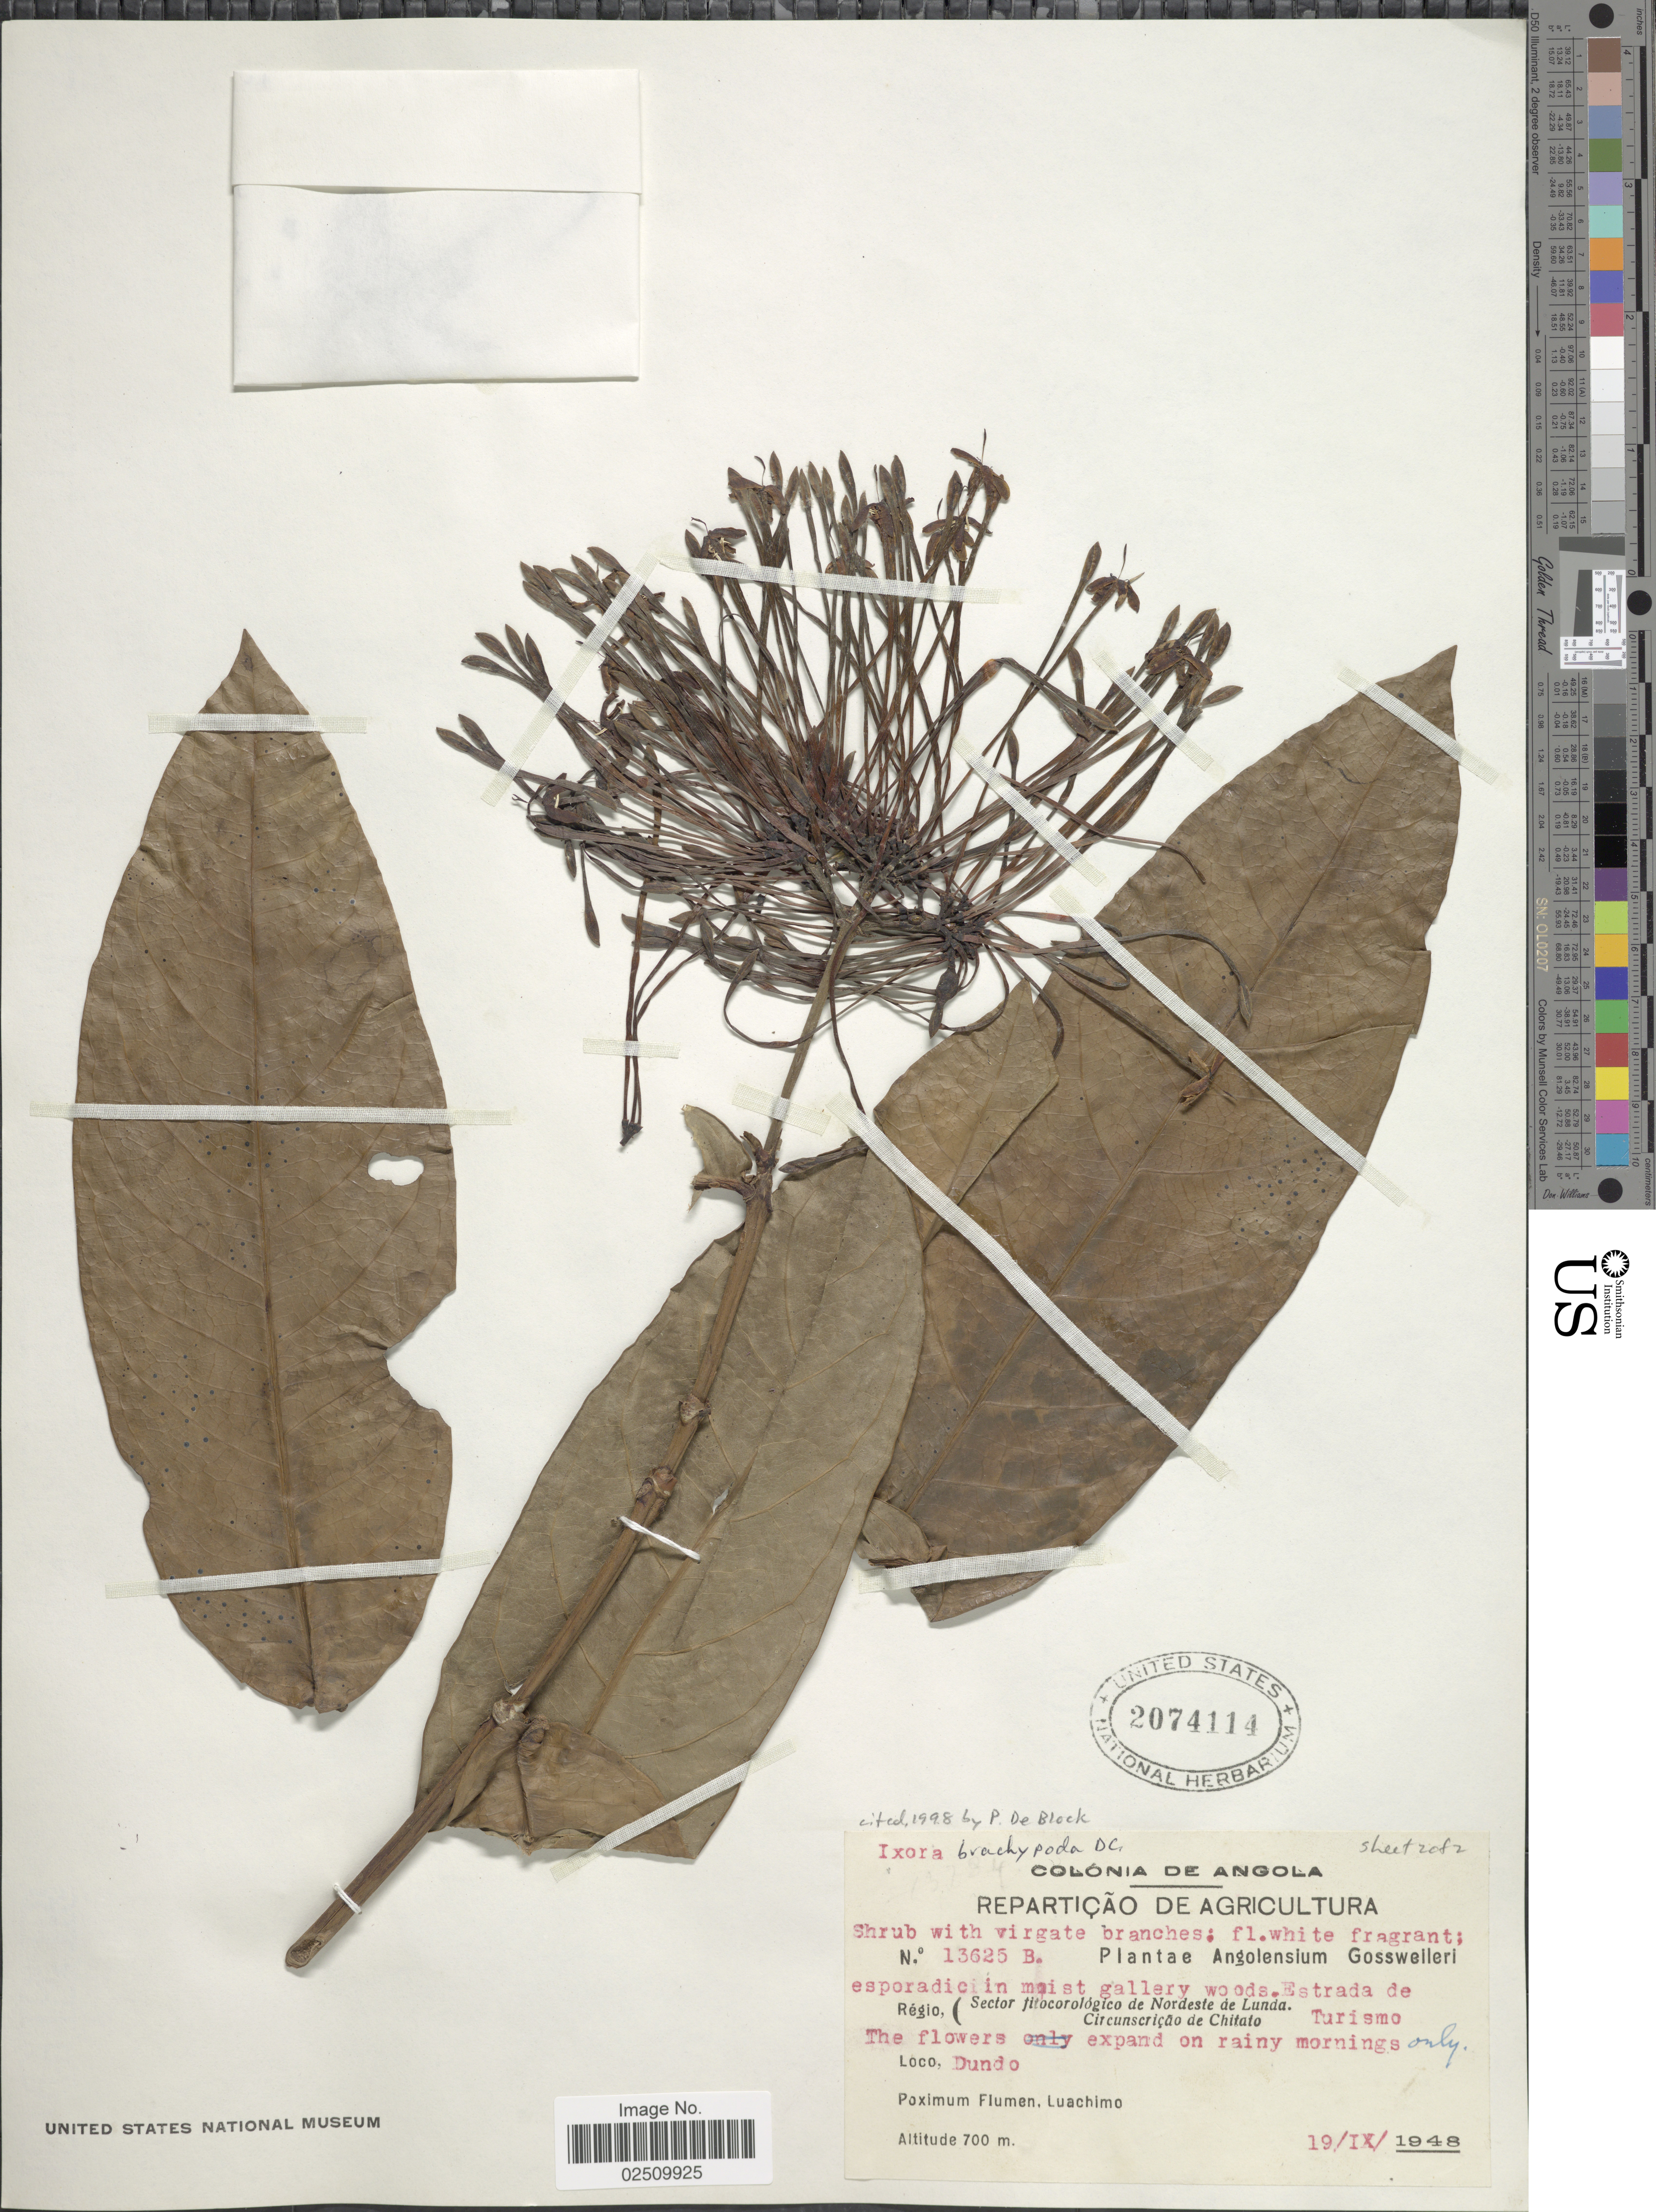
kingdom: Plantae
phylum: Tracheophyta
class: Magnoliopsida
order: Gentianales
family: Rubiaceae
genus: Ixora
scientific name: Ixora brachypoda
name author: DC.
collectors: -. Gossweiler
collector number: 13625B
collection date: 1948-09-19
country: Angola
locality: Regio, Sector fitocorologico de Nordeste de Lunda. Circunscricao de Chitato. Estrada de Turismo. Dundo.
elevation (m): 700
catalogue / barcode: US 2074114